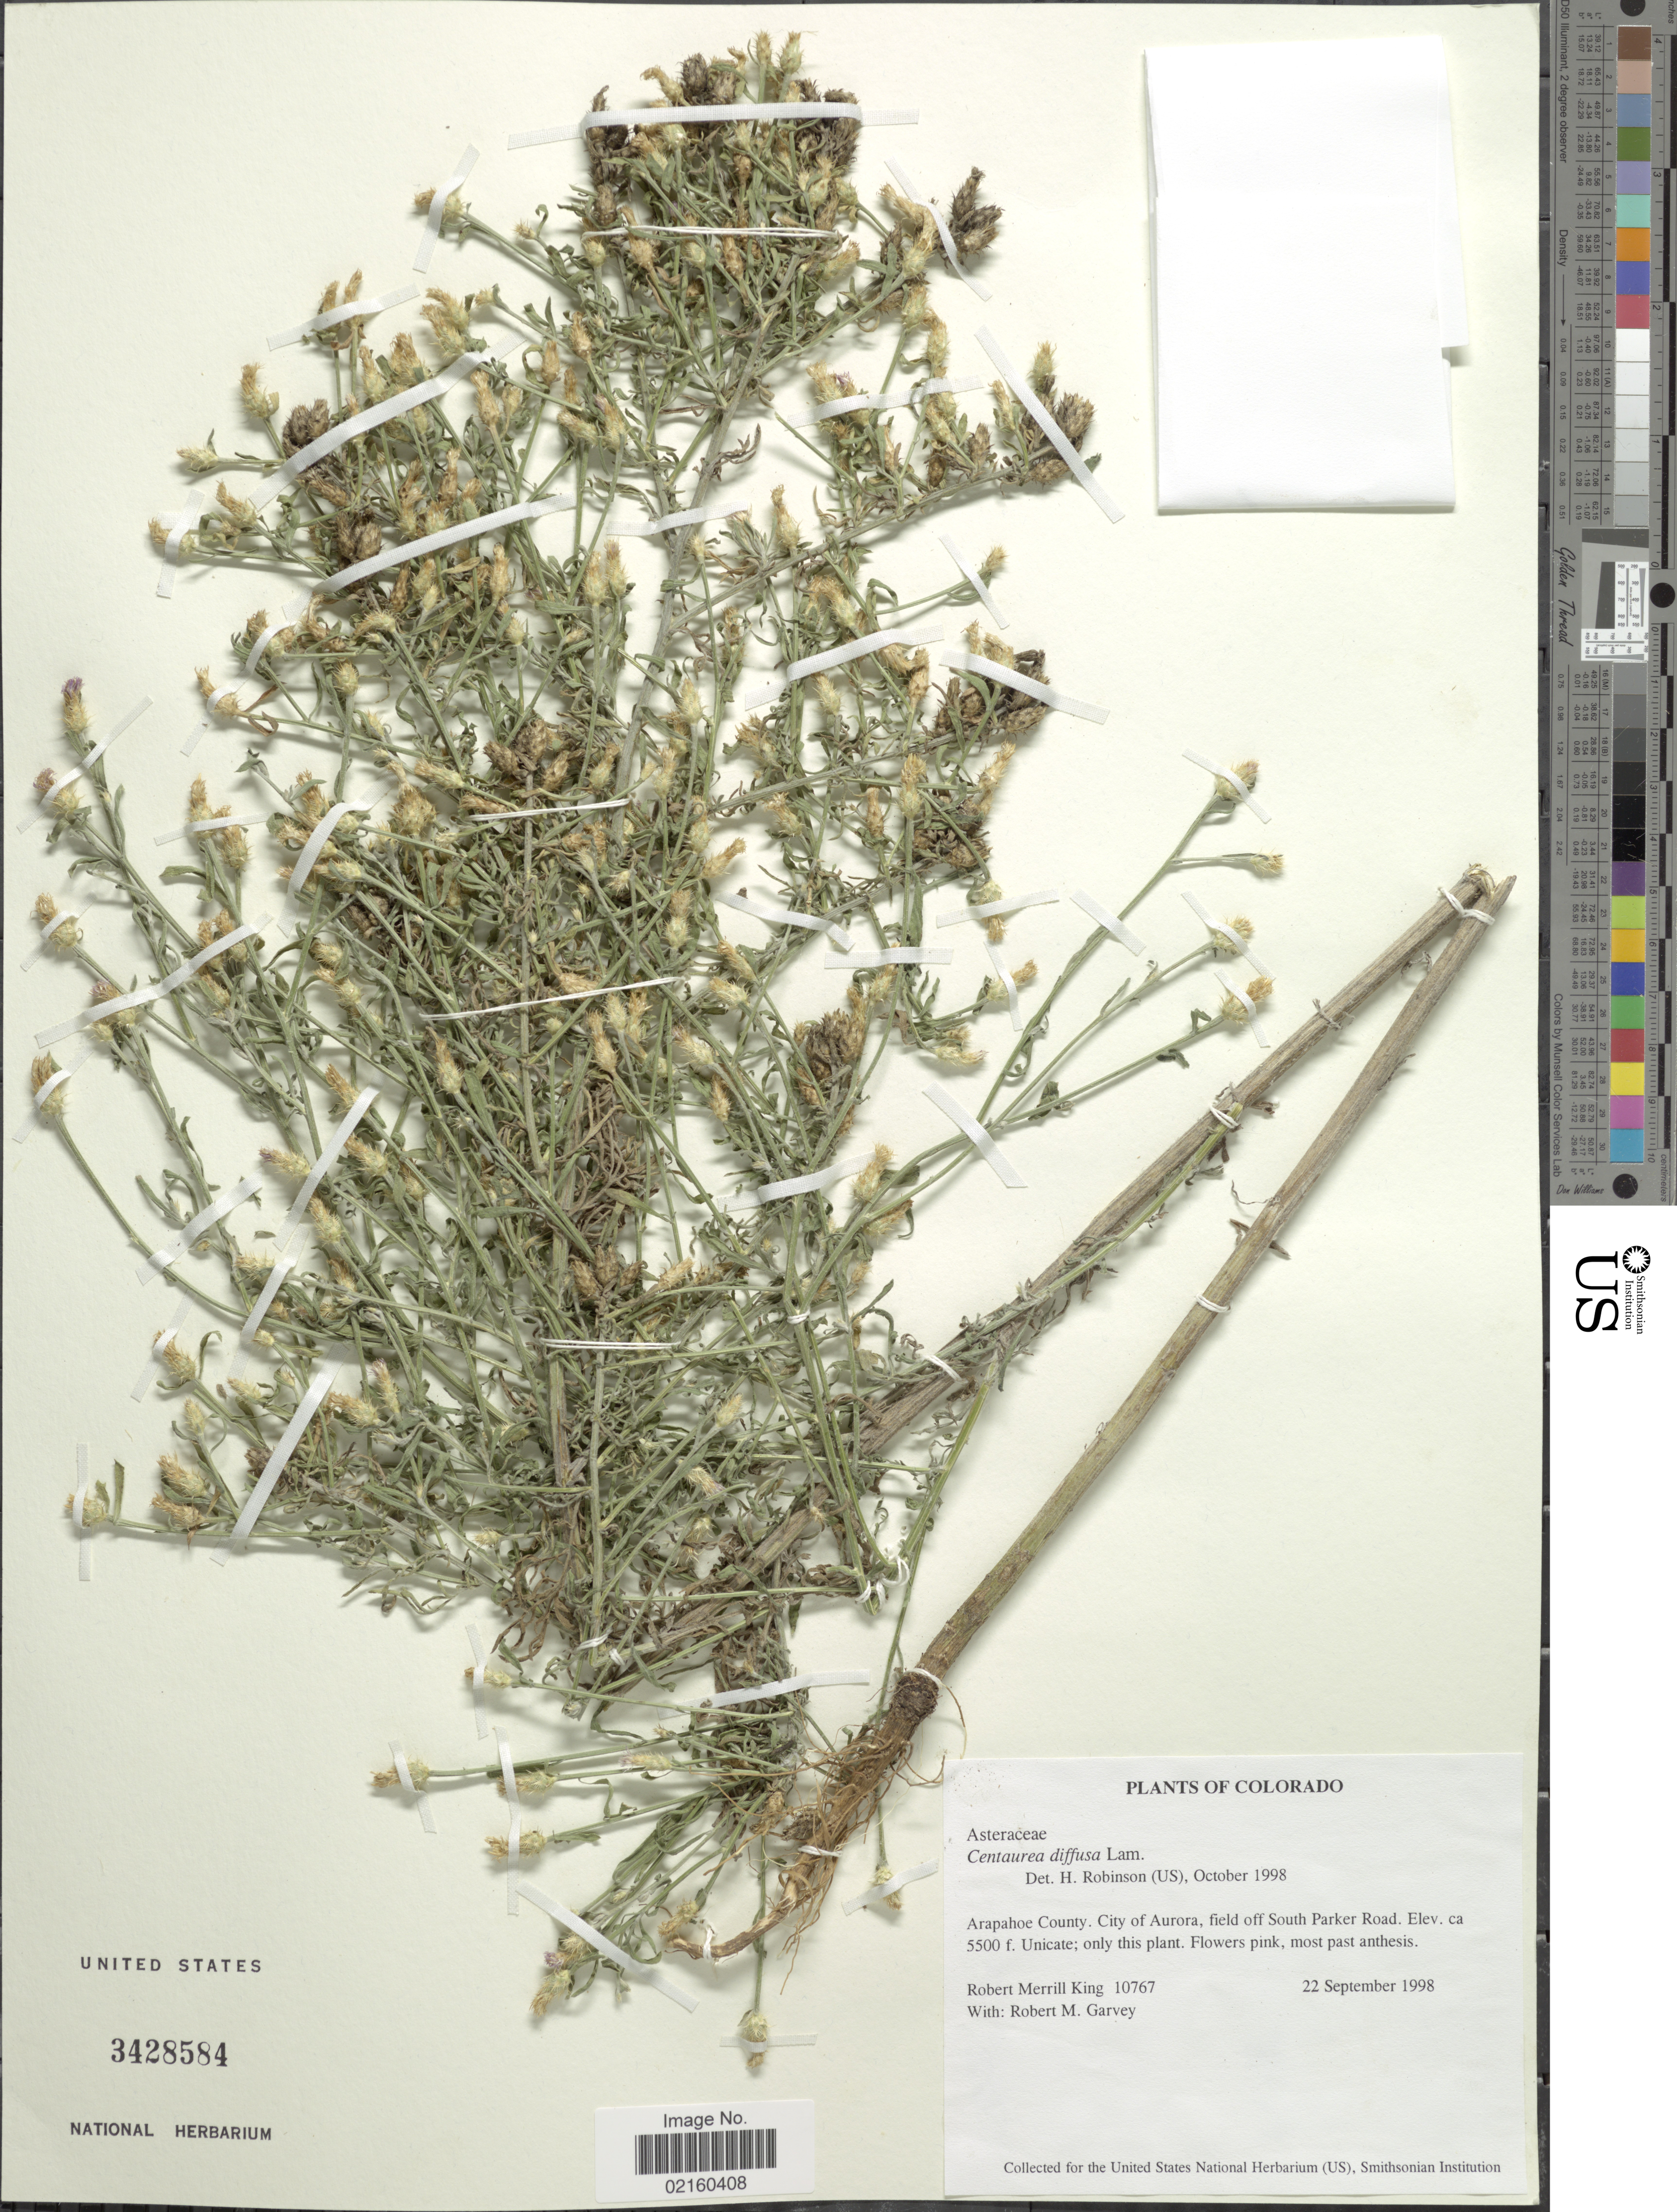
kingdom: Plantae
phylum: Tracheophyta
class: Magnoliopsida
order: Asterales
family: Asteraceae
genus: Centaurea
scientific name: Centaurea diffusa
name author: Lam.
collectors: R. M. King & R. Garvey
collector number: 10767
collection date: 1998-09-22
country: United States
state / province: Colorado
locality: Arapahoe County, City of Aurora, field off South Parker Road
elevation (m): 1676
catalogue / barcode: US 3428584